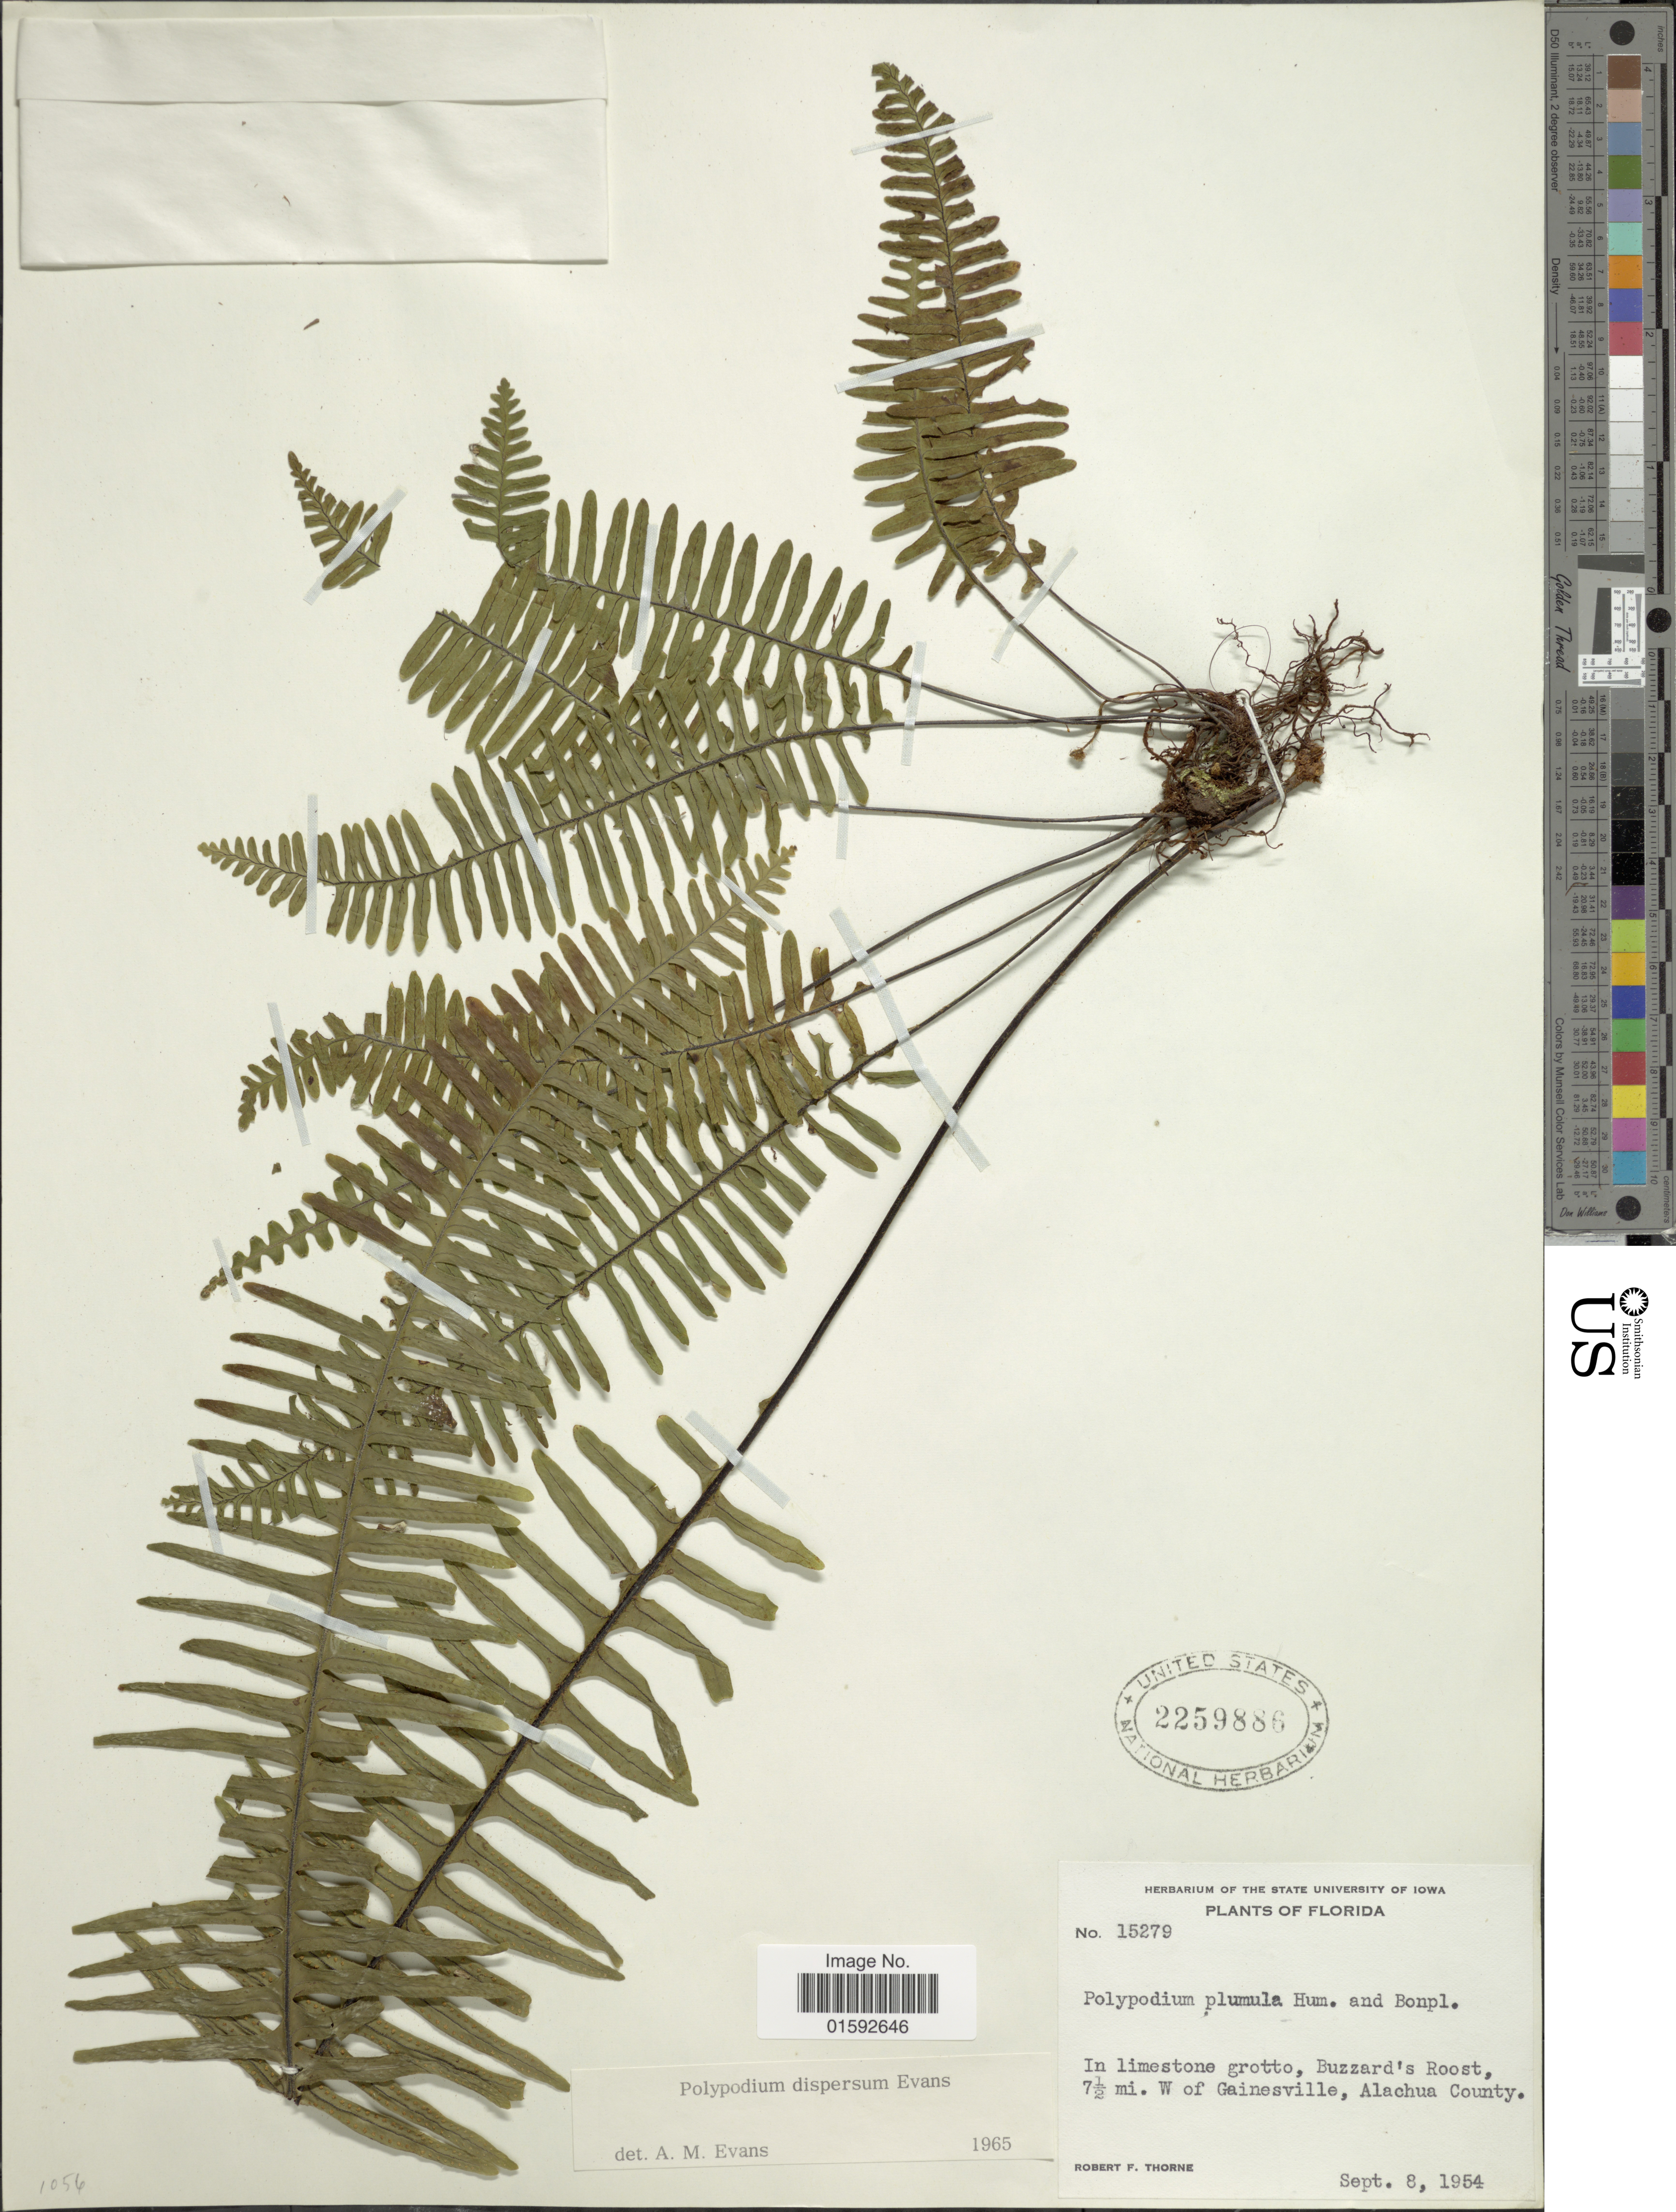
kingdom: Plantae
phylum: Tracheophyta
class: Polypodiopsida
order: Polypodiales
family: Polypodiaceae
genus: Pecluma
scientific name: Pecluma dispersa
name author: (A.M. Evans) M.G. Price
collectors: R. F. Thorne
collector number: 15279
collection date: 1954-09-08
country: United States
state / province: Florida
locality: In limestone grotto, Buzzard's Roost, 7½ mi. W of Gainesville, Alachua County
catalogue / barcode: US 2259886